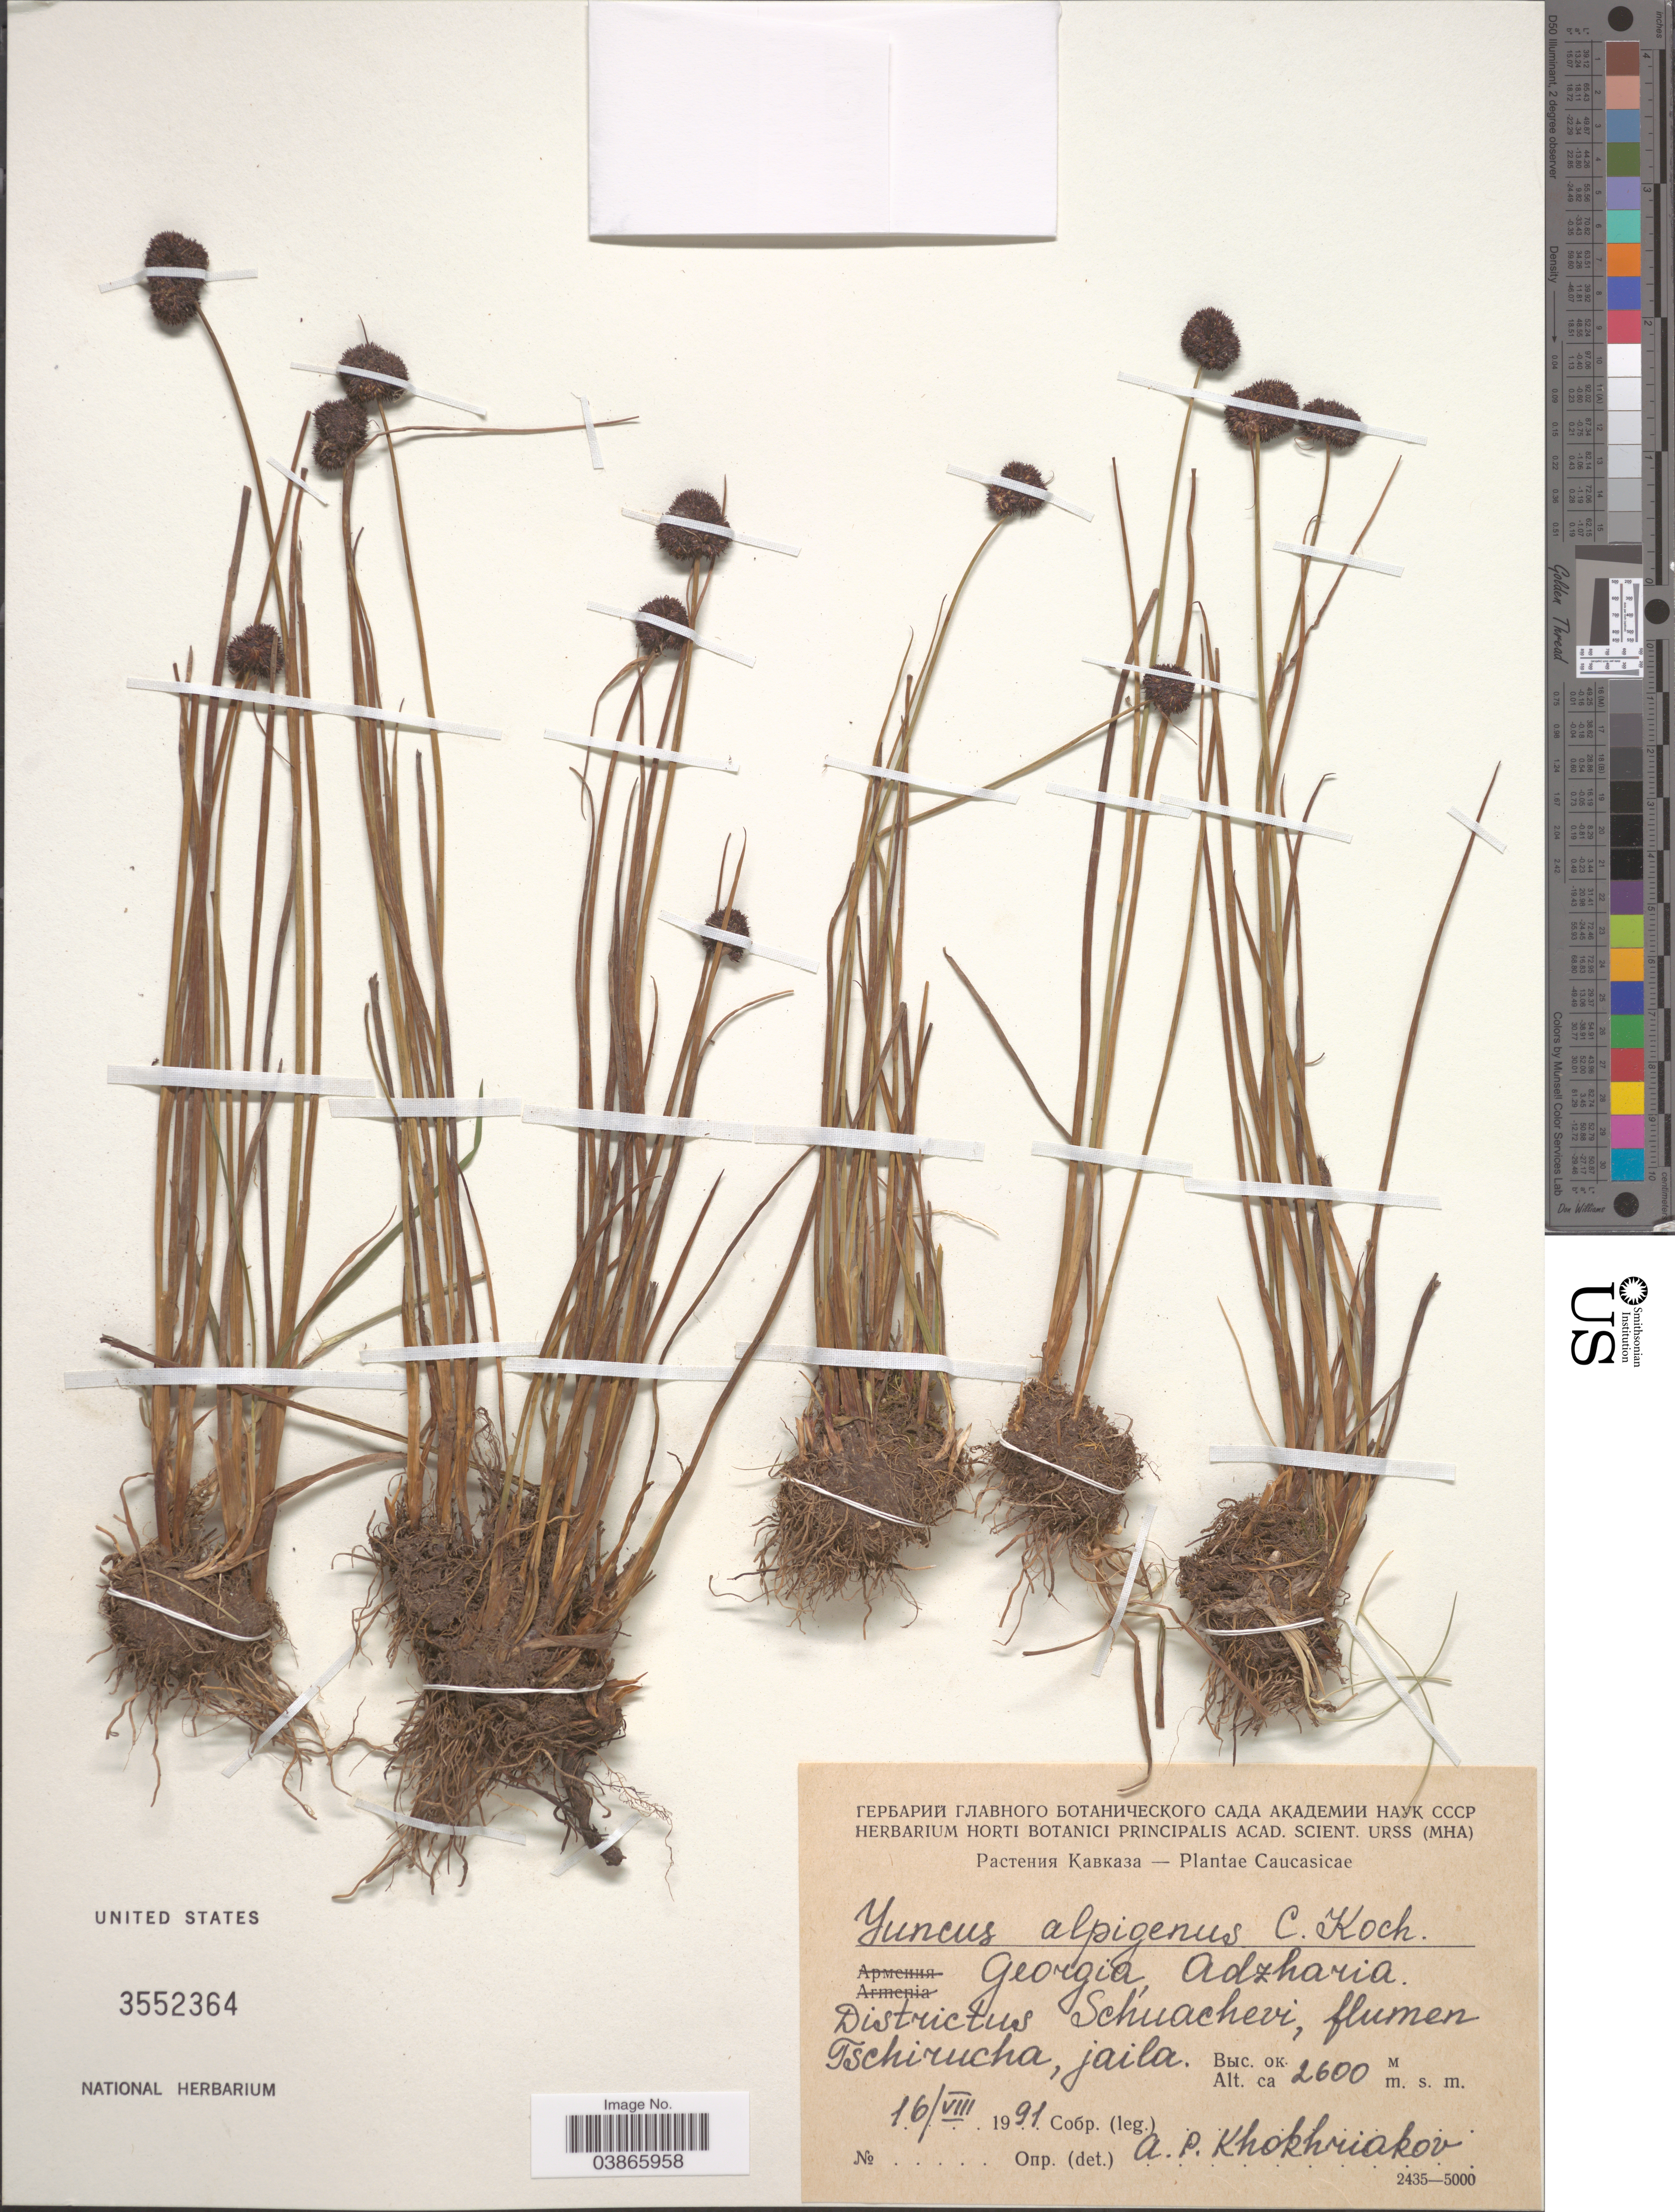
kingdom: Plantae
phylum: Tracheophyta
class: Liliopsida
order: Poales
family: Juncaceae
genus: Juncus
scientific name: Juncus alpigenus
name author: K. Koch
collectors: A. Khokhriakov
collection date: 1991-08-16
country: Georgia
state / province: Adzharia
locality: Districtus Schuachevi, flumen Tschirucha, jaila.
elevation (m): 2600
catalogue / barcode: US 3552364